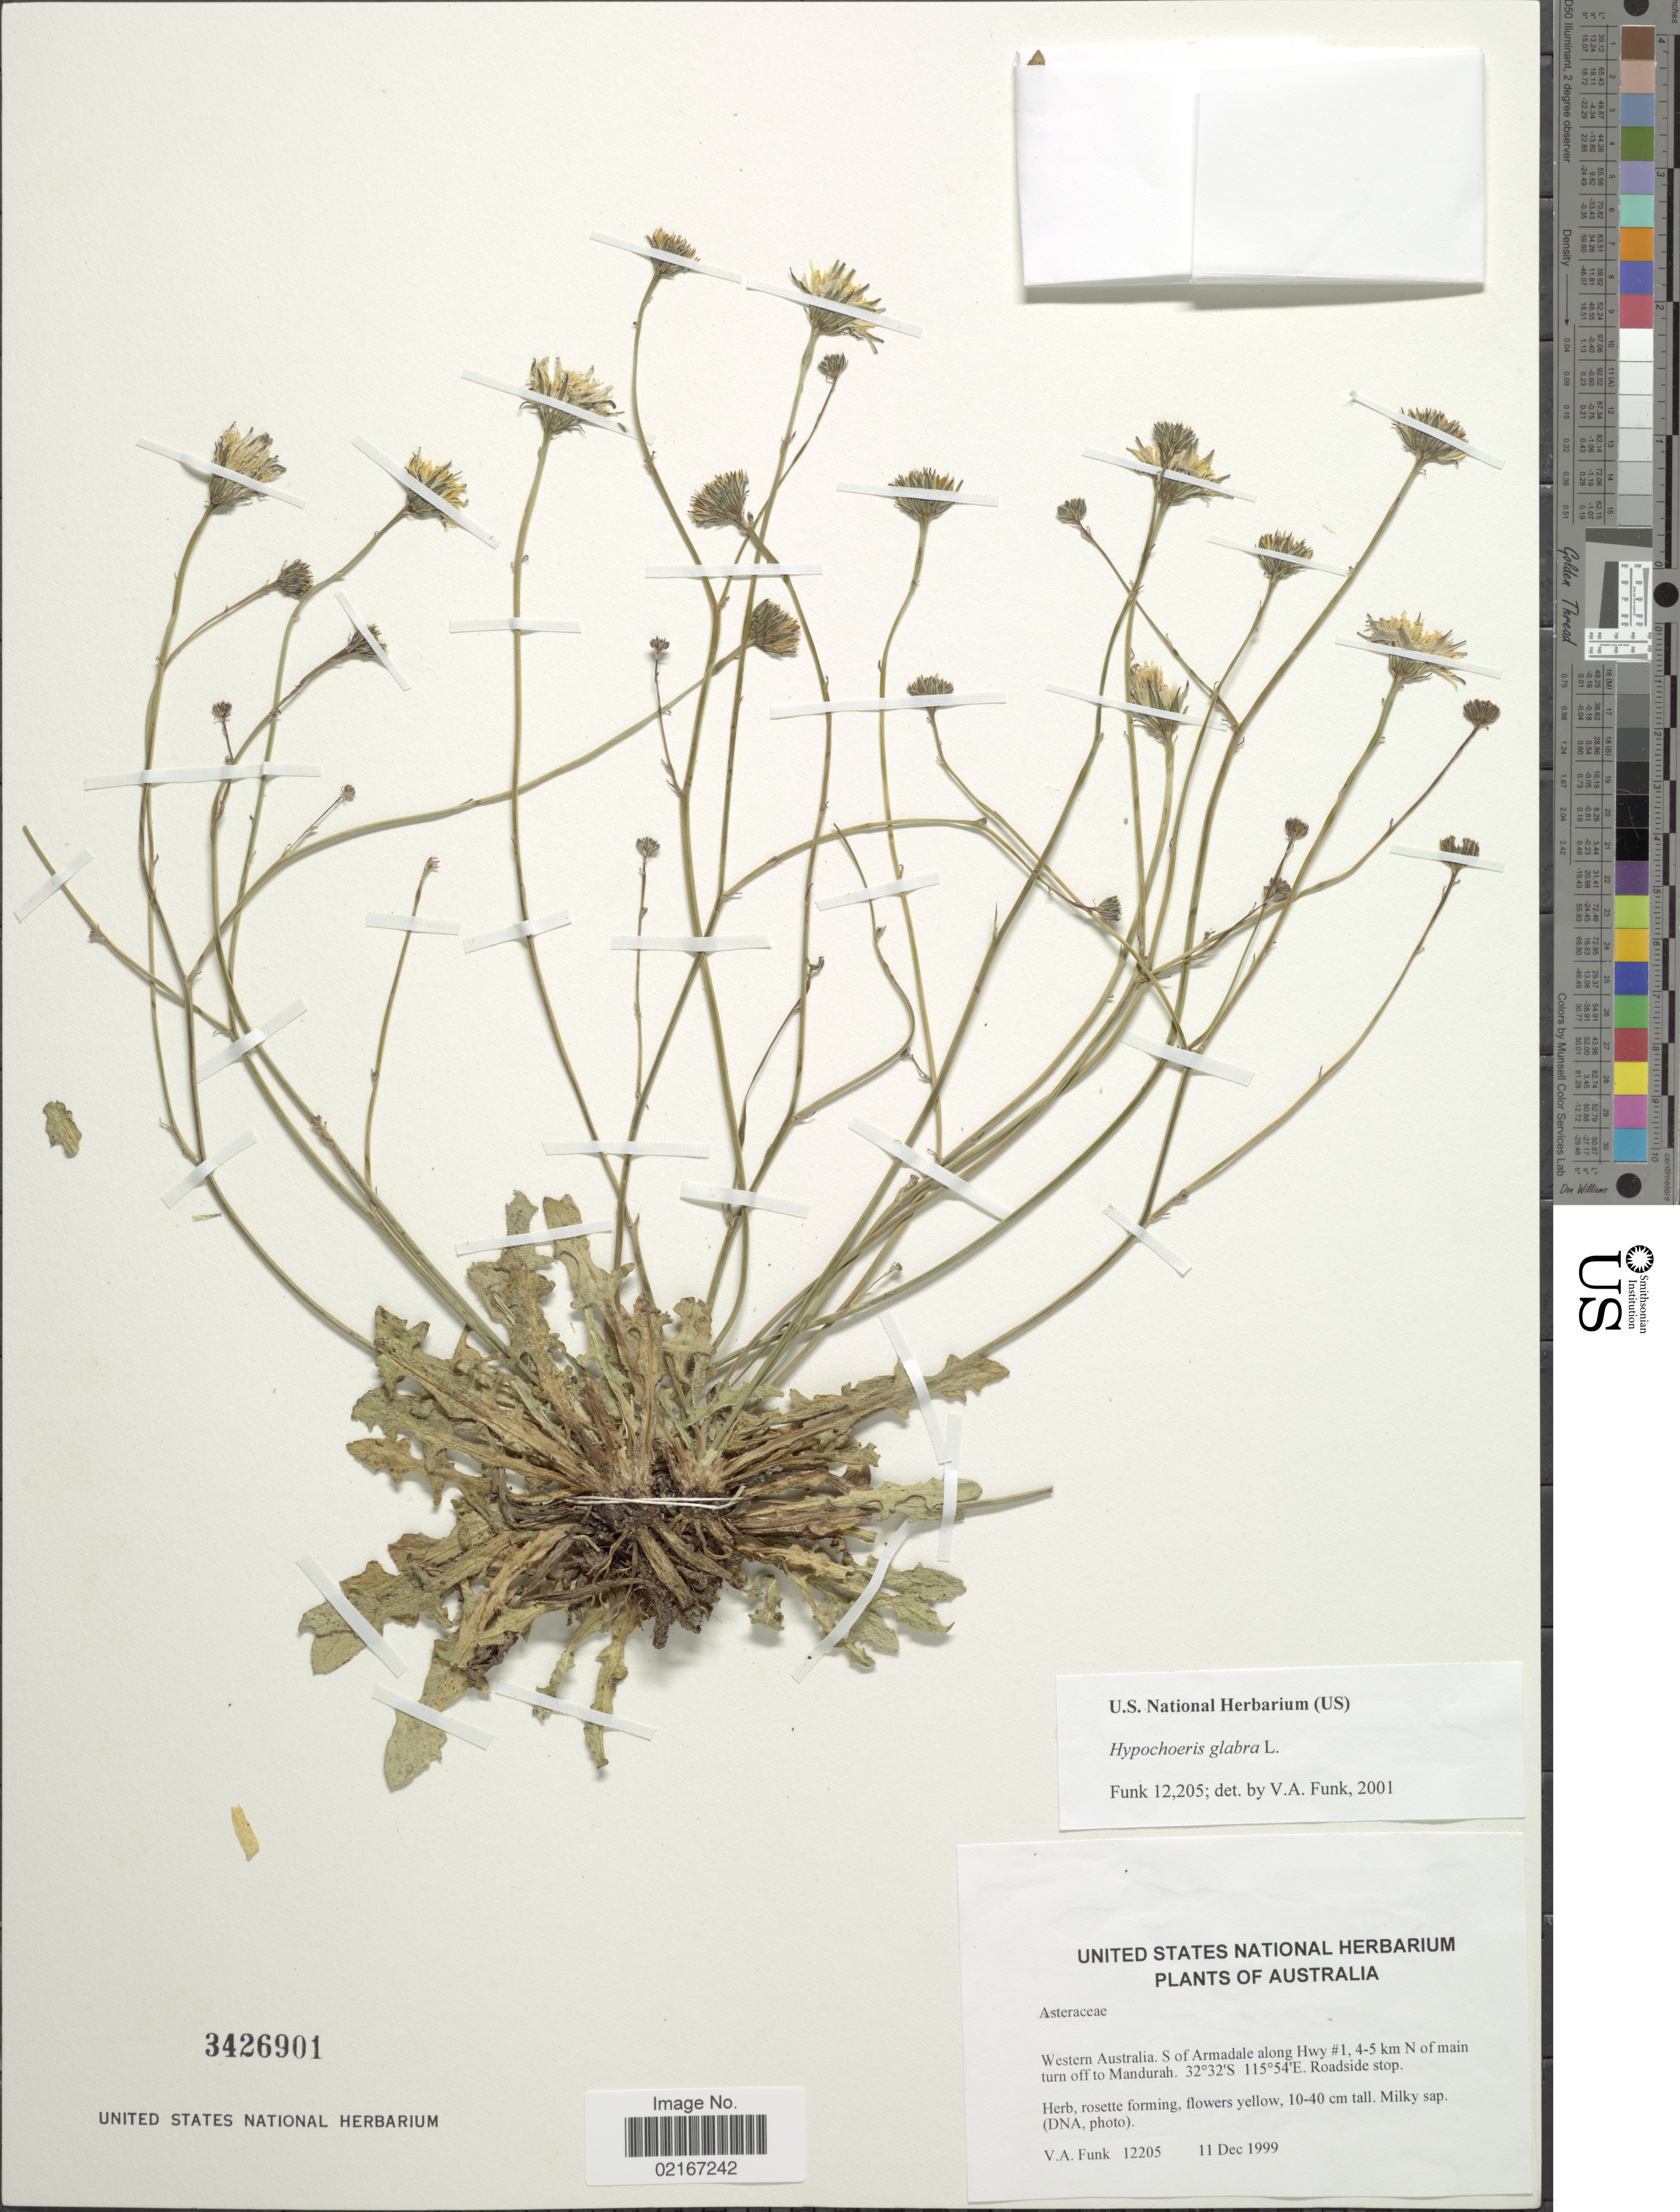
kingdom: Plantae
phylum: Tracheophyta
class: Magnoliopsida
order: Asterales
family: Asteraceae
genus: Hypochaeris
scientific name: Hypochaeris radiata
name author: L.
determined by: Mailhos, Ary, (MVFA), Universidad de la Republica (URUGUAY)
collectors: V. Funk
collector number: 12205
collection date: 1999-12-11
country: Australia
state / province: Western Australia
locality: S of Armadale along Hwy #1, 4-5 km N of main turn off to Mandurah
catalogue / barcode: US 3426901